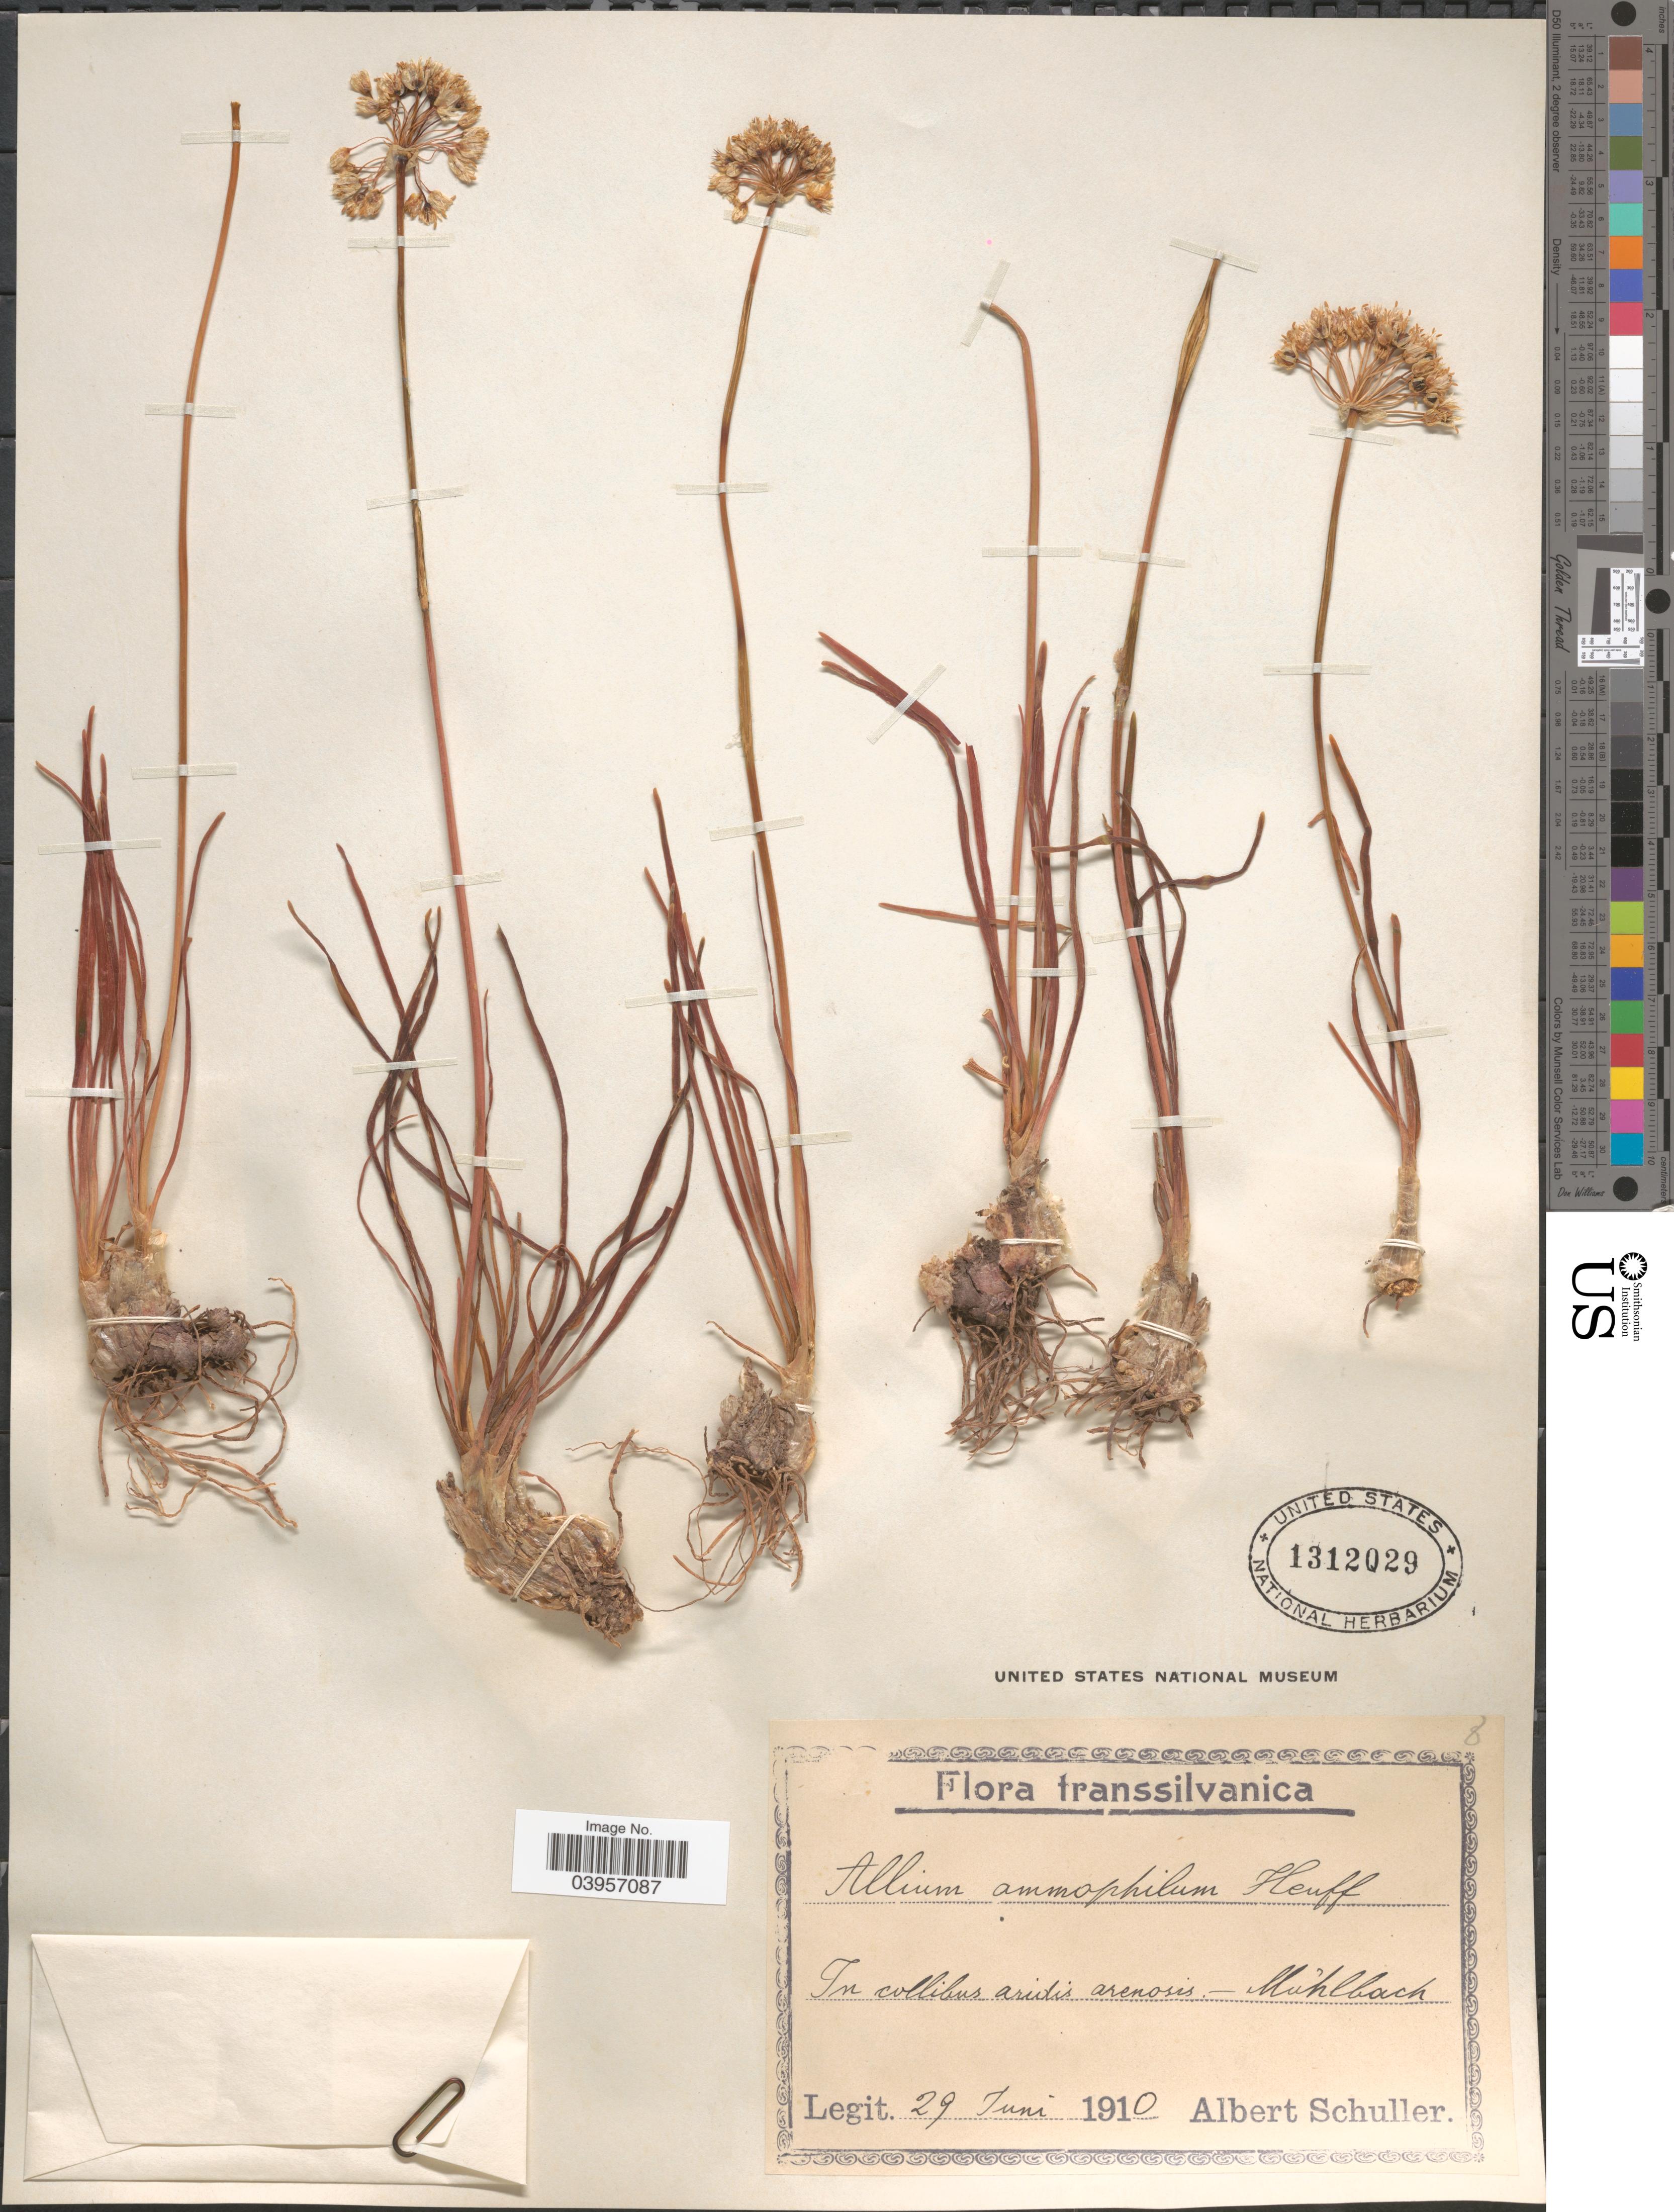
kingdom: Plantae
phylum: Tracheophyta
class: Liliopsida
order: Asparagales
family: Amaryllidaceae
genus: Allium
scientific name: Allium ammophilum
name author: Heuff.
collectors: A. Schuller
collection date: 1910-06-29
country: Romania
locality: Transsilvanica. In collibus arictis arenosis - Mûhlbach.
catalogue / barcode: US 1312029